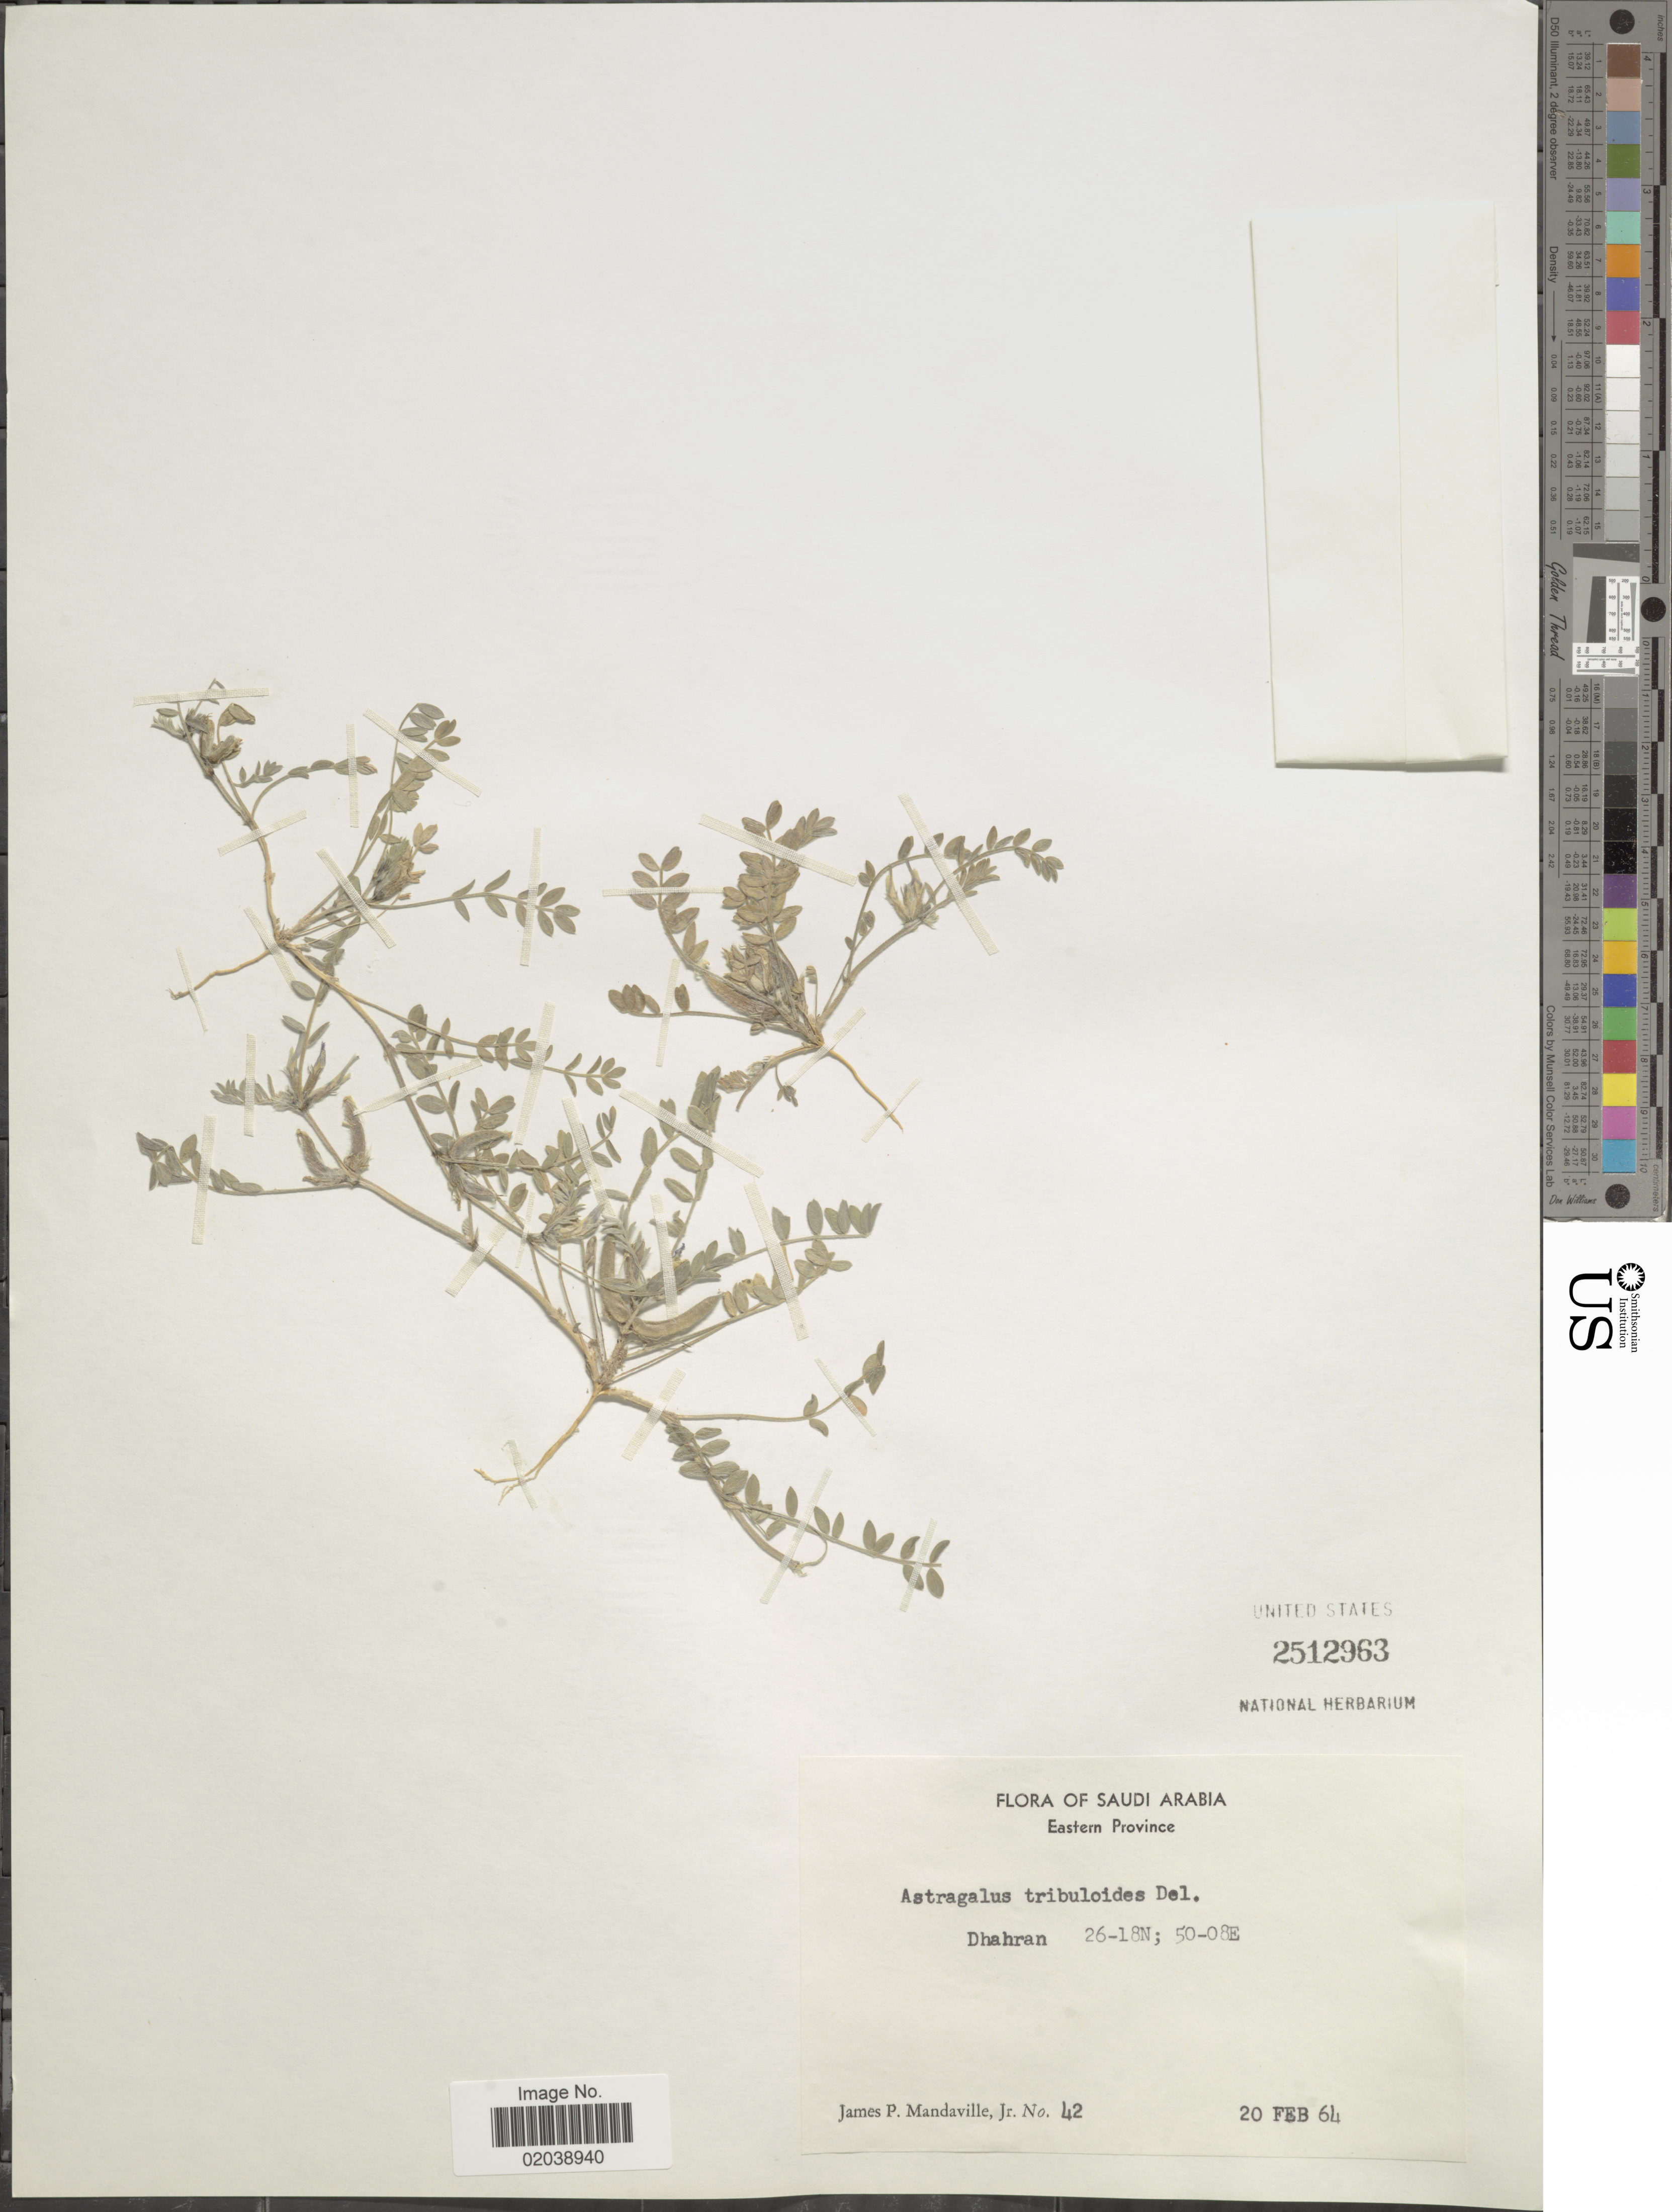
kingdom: Plantae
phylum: Tracheophyta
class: Magnoliopsida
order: Fabales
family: Fabaceae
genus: Astragalus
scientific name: Astragalus tribuloides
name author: Delile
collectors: J. Mandaville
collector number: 42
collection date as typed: Transcribed d/m/y: 20/2/64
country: Saudi Arabia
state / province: Ash Sharqiyah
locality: Saudi Arabia, Eastern Province, Dhahran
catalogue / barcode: US 2512963